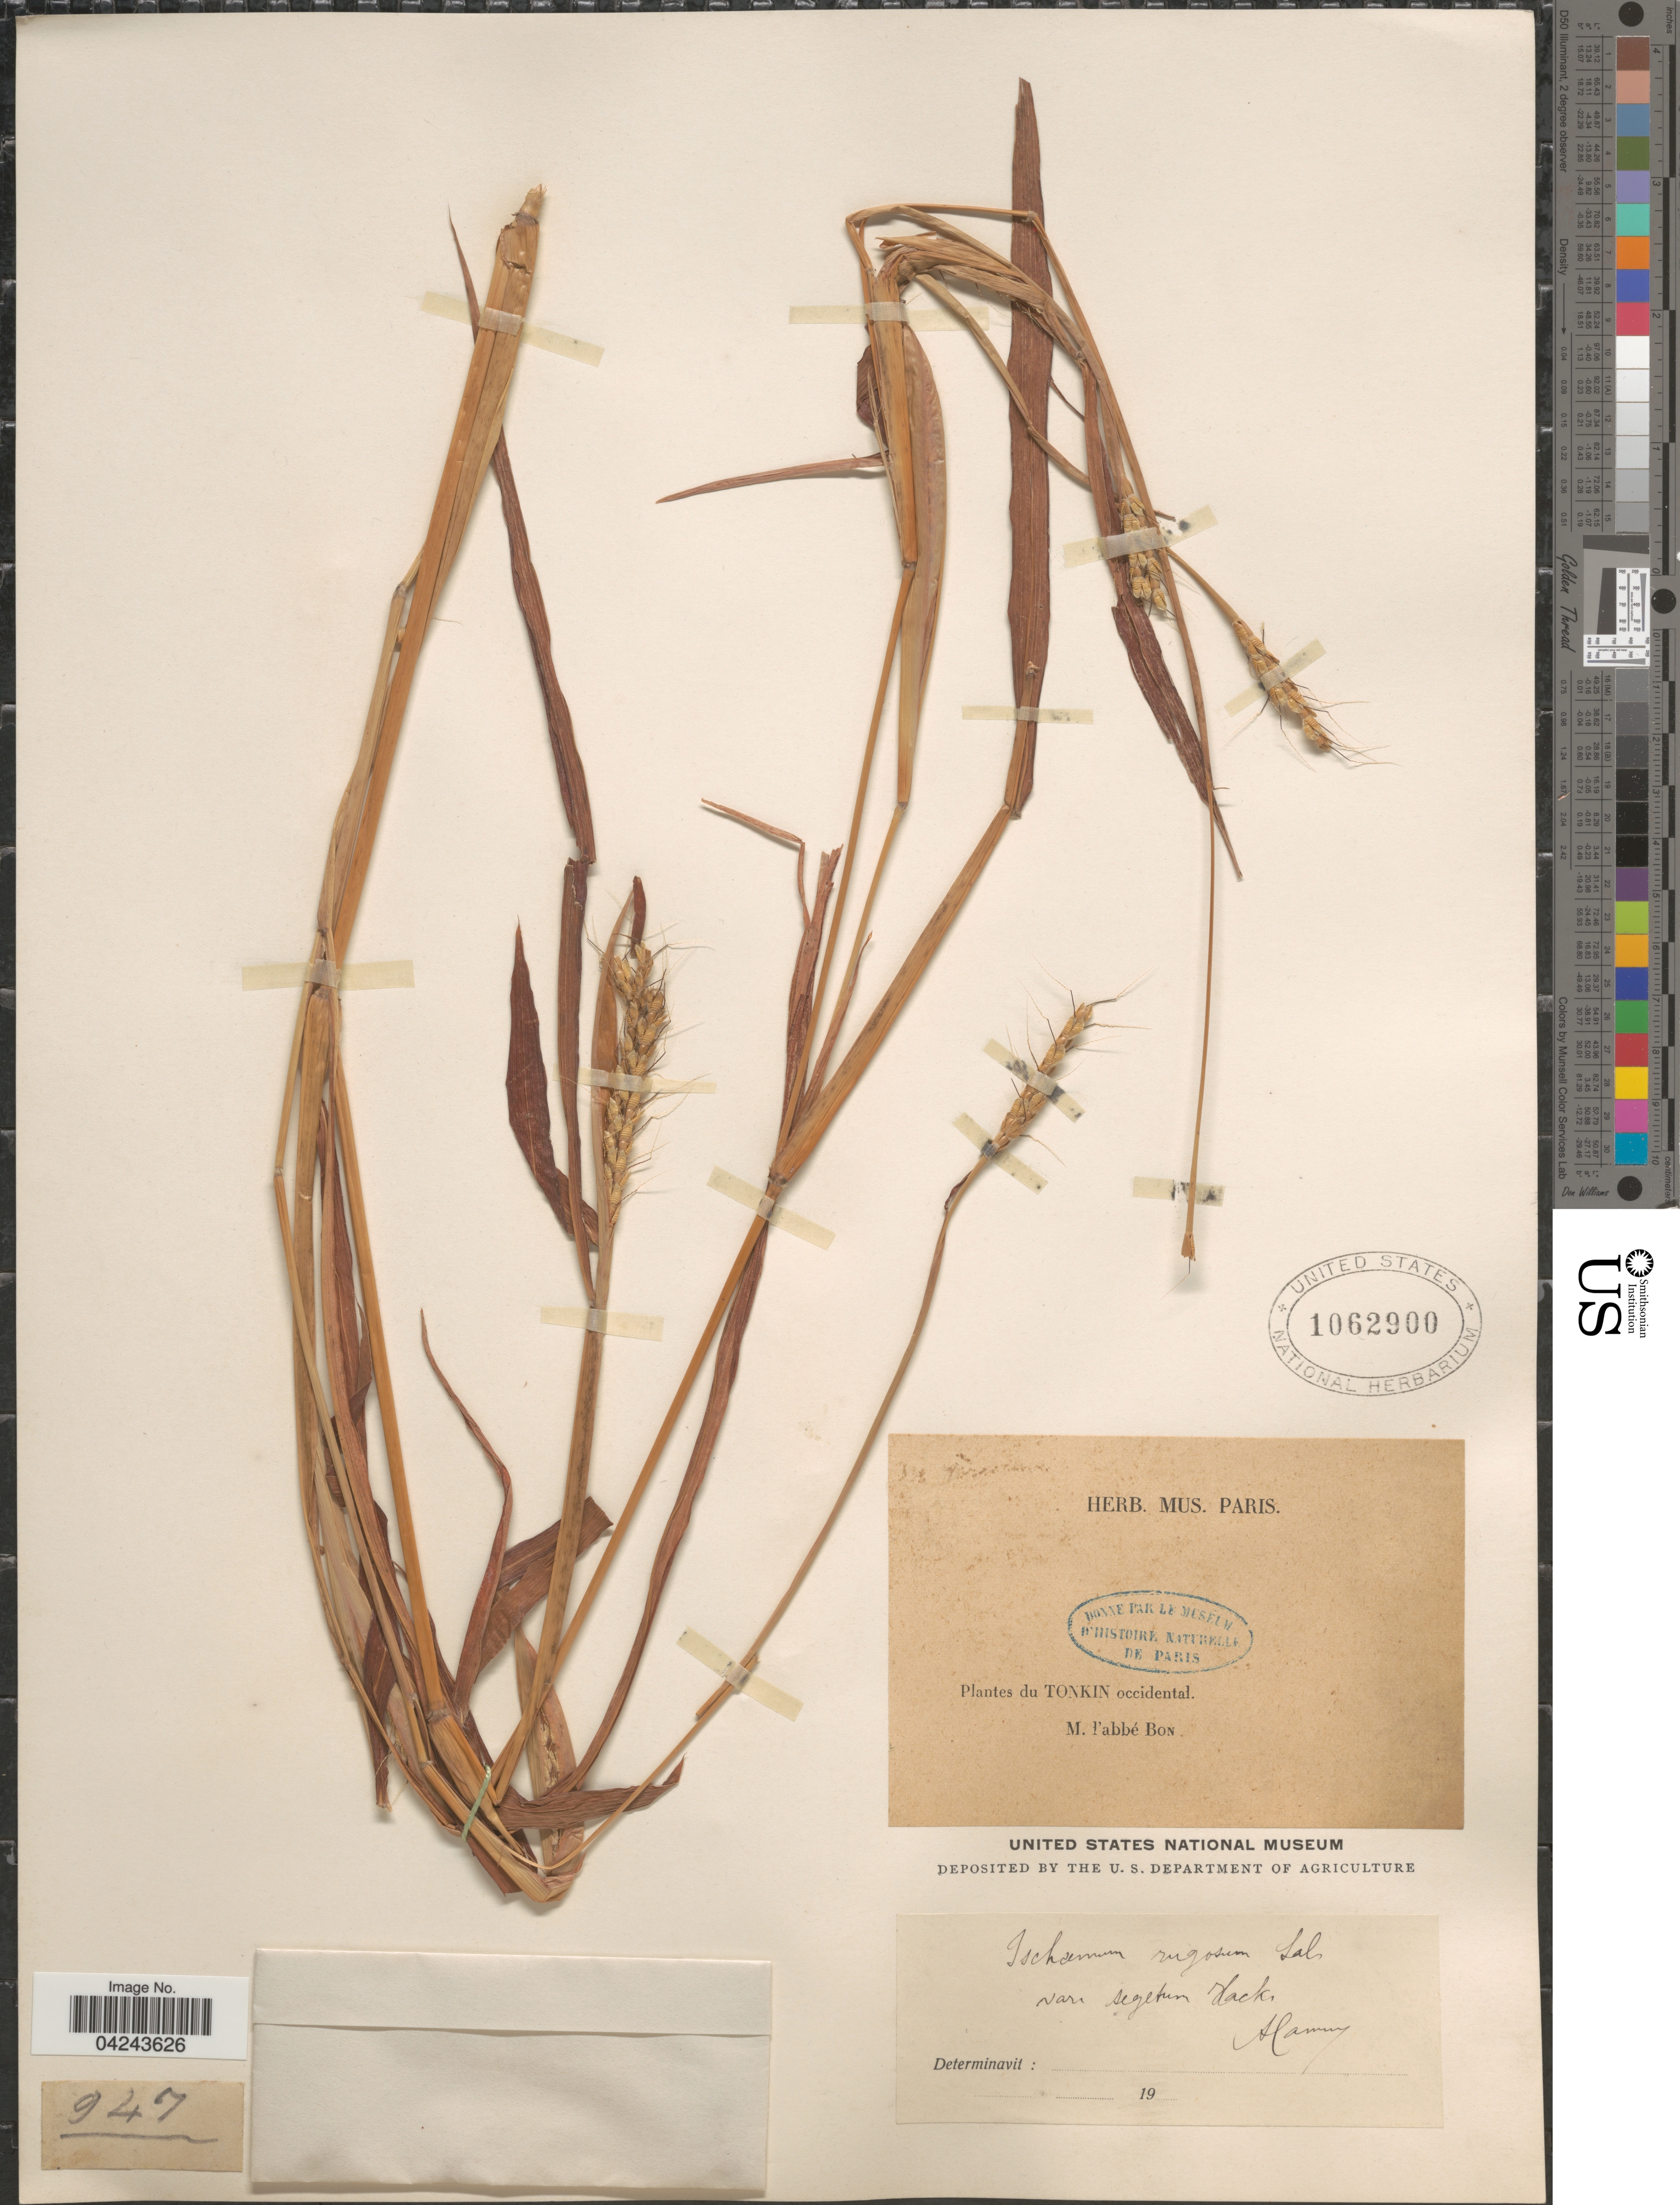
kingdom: Plantae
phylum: Tracheophyta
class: Liliopsida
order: Poales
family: Poaceae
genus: Ischaemum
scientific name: Ischaemum rugosum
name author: Salisb.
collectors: H. F. Bon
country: Vietnam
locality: Tonkin occidental.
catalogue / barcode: US 1062900